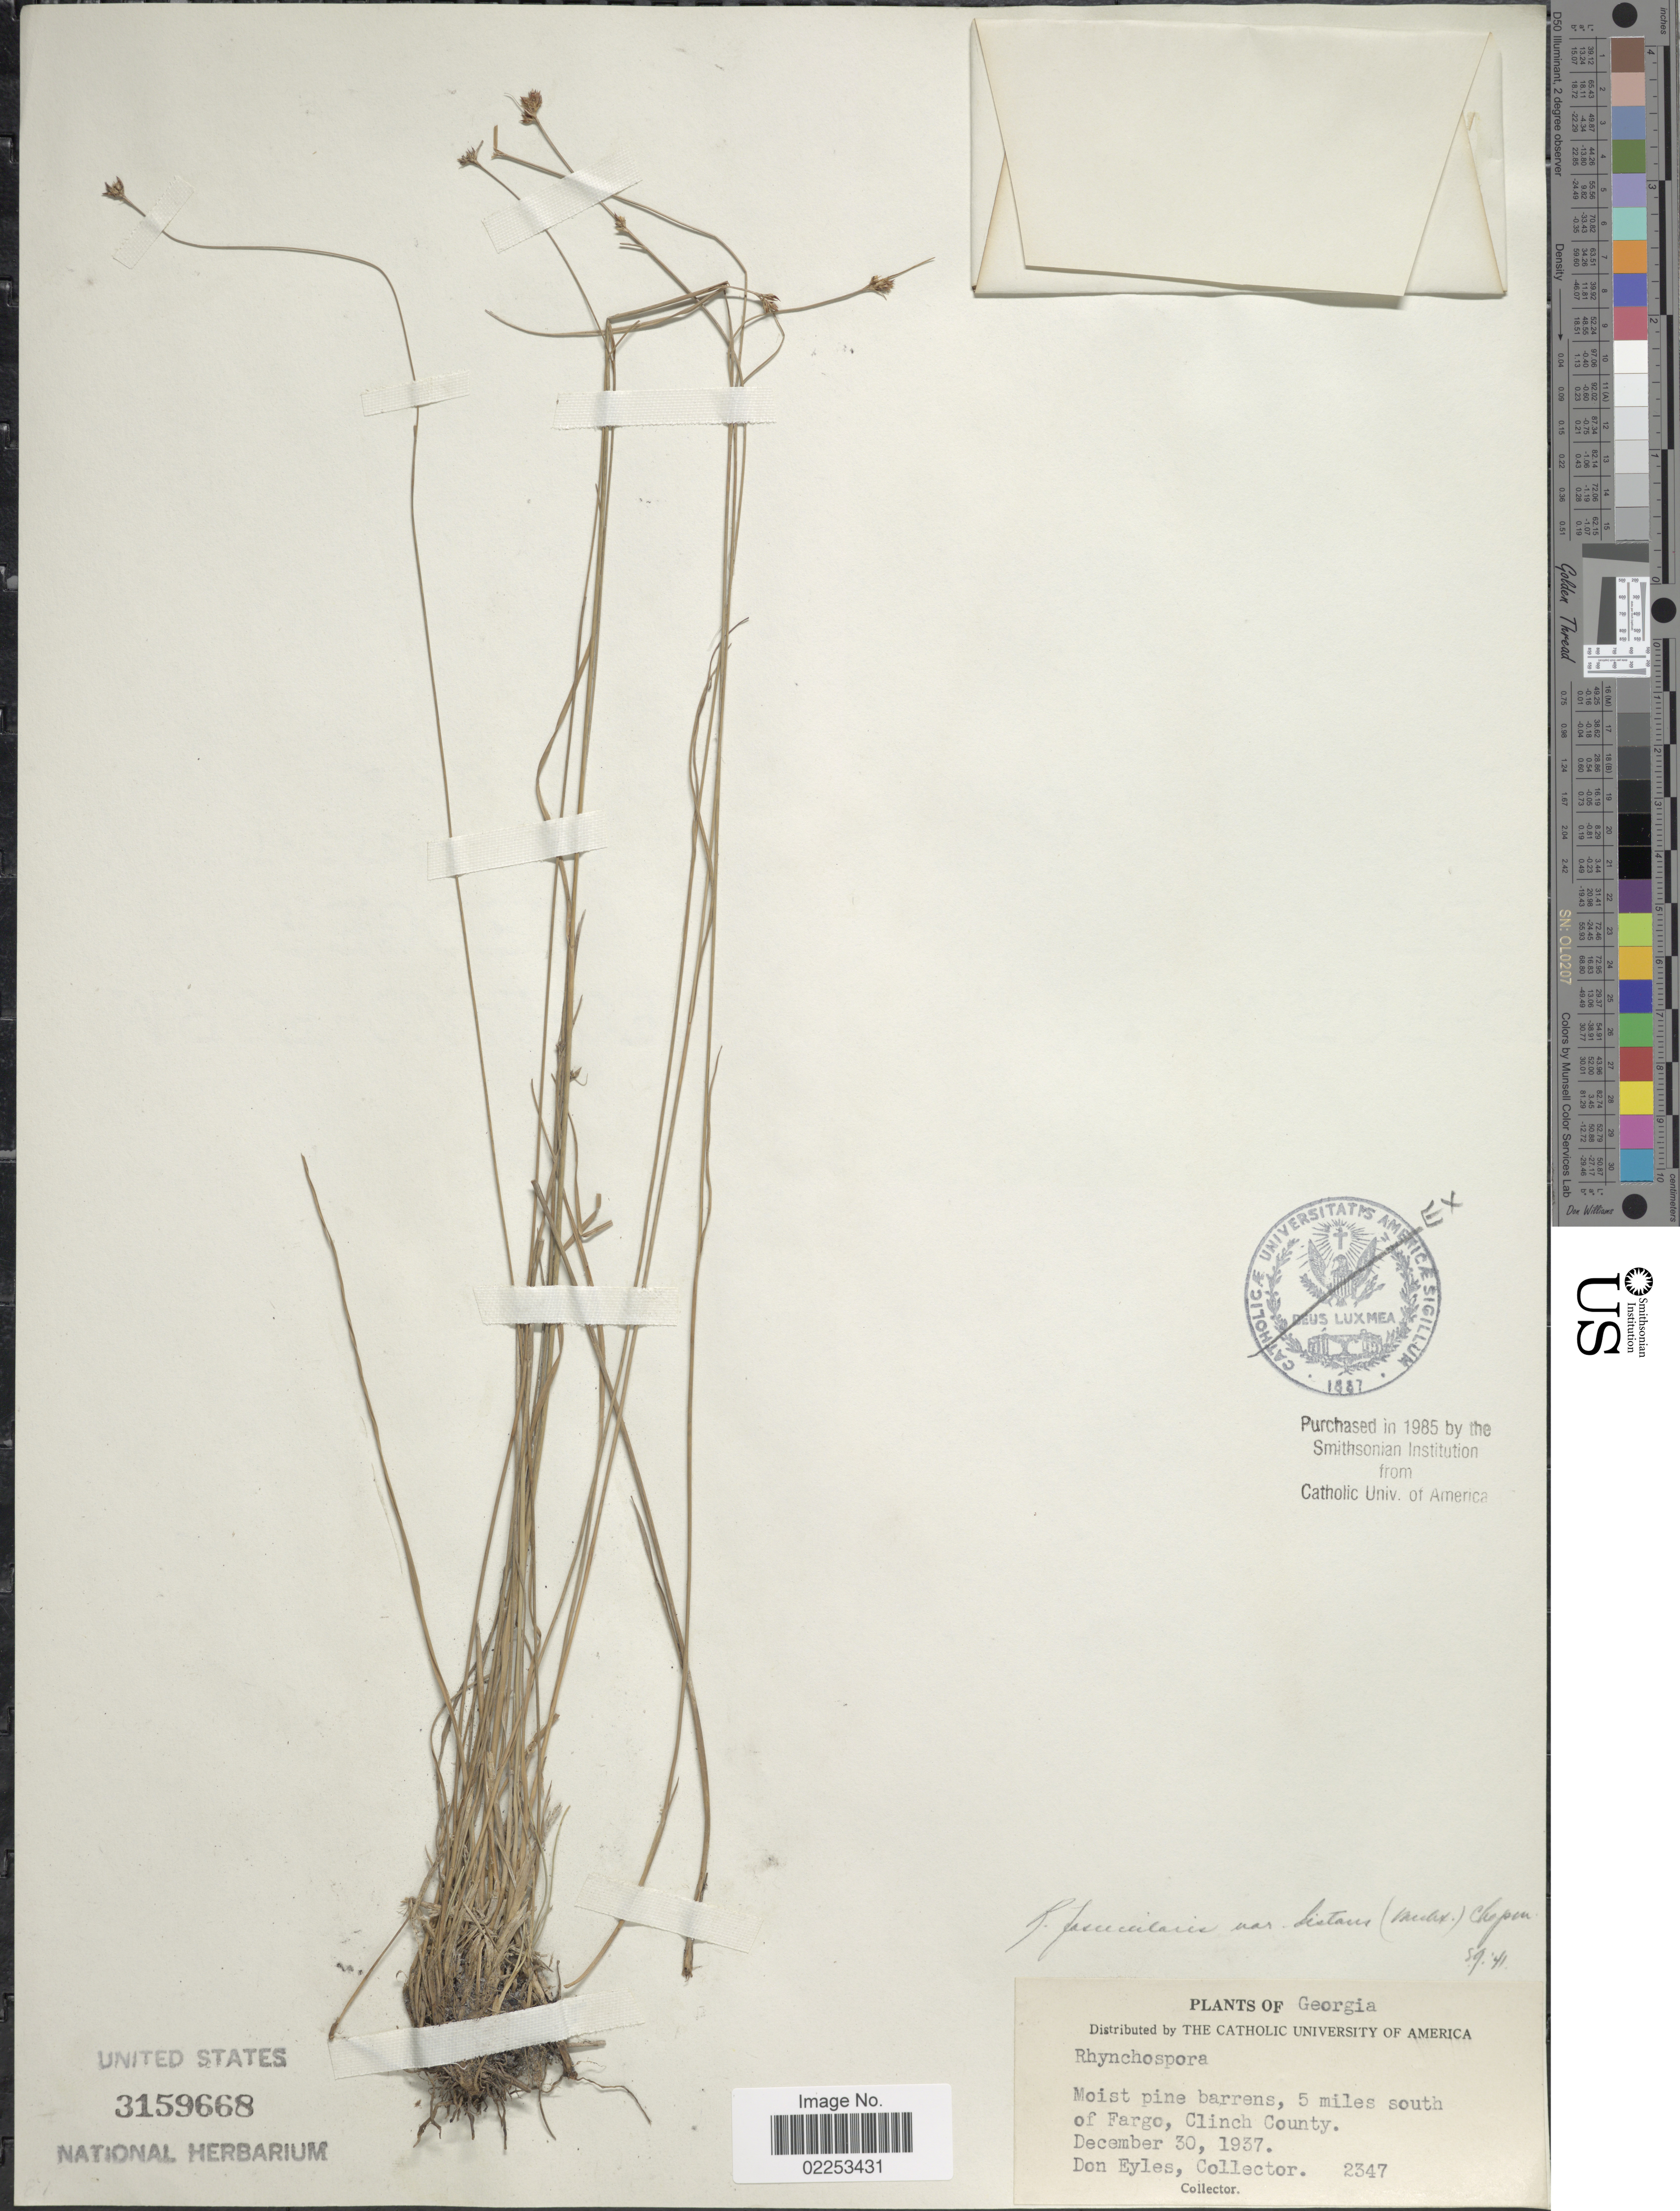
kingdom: Plantae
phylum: Tracheophyta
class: Liliopsida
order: Poales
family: Cyperaceae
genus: Rhynchospora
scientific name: Rhynchospora fascicularis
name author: (Michx.) Vahl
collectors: D. Eyles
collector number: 2347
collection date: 1937-12-30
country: United States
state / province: Georgia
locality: Moist pine barrens, 5 miles south of Fargo, Clinch County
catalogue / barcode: US 3159668